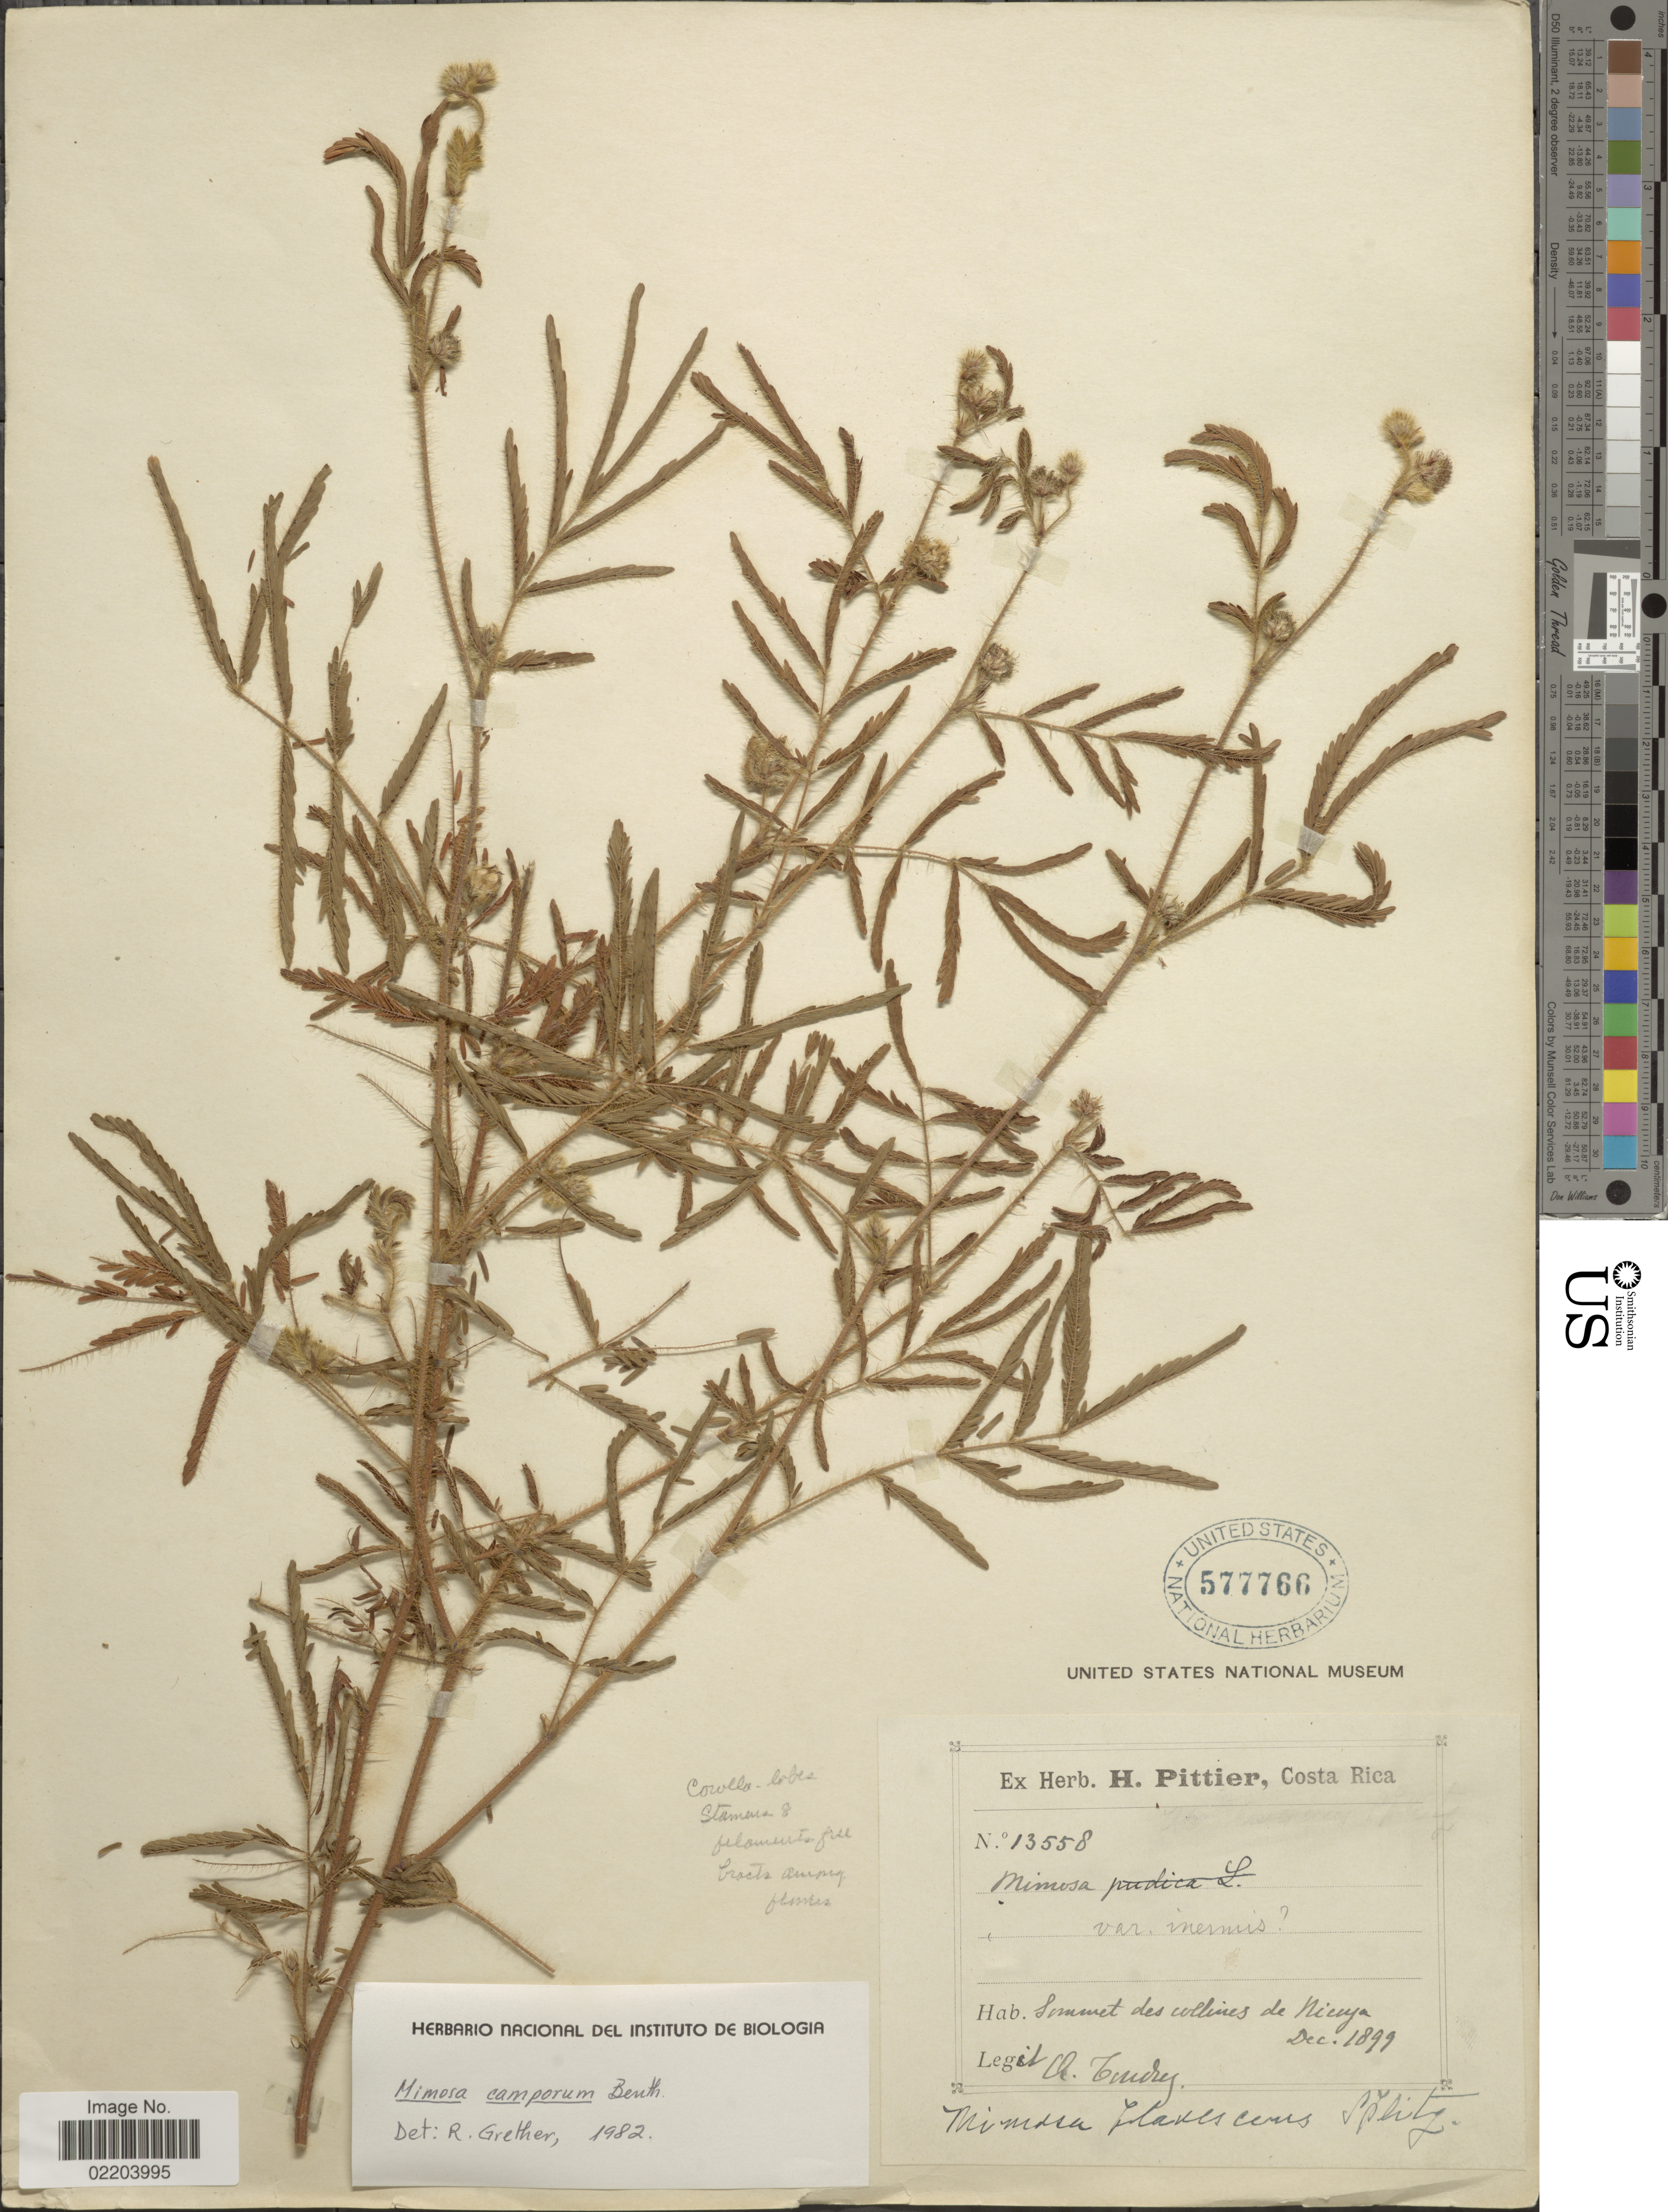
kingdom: Plantae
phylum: Tracheophyta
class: Magnoliopsida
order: Fabales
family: Fabaceae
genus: Mimosa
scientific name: Mimosa camporum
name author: Benth.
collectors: A. Tonduz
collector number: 13558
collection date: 1899-12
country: Costa Rica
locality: Sommet des collines de Nicoya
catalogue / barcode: US 577766